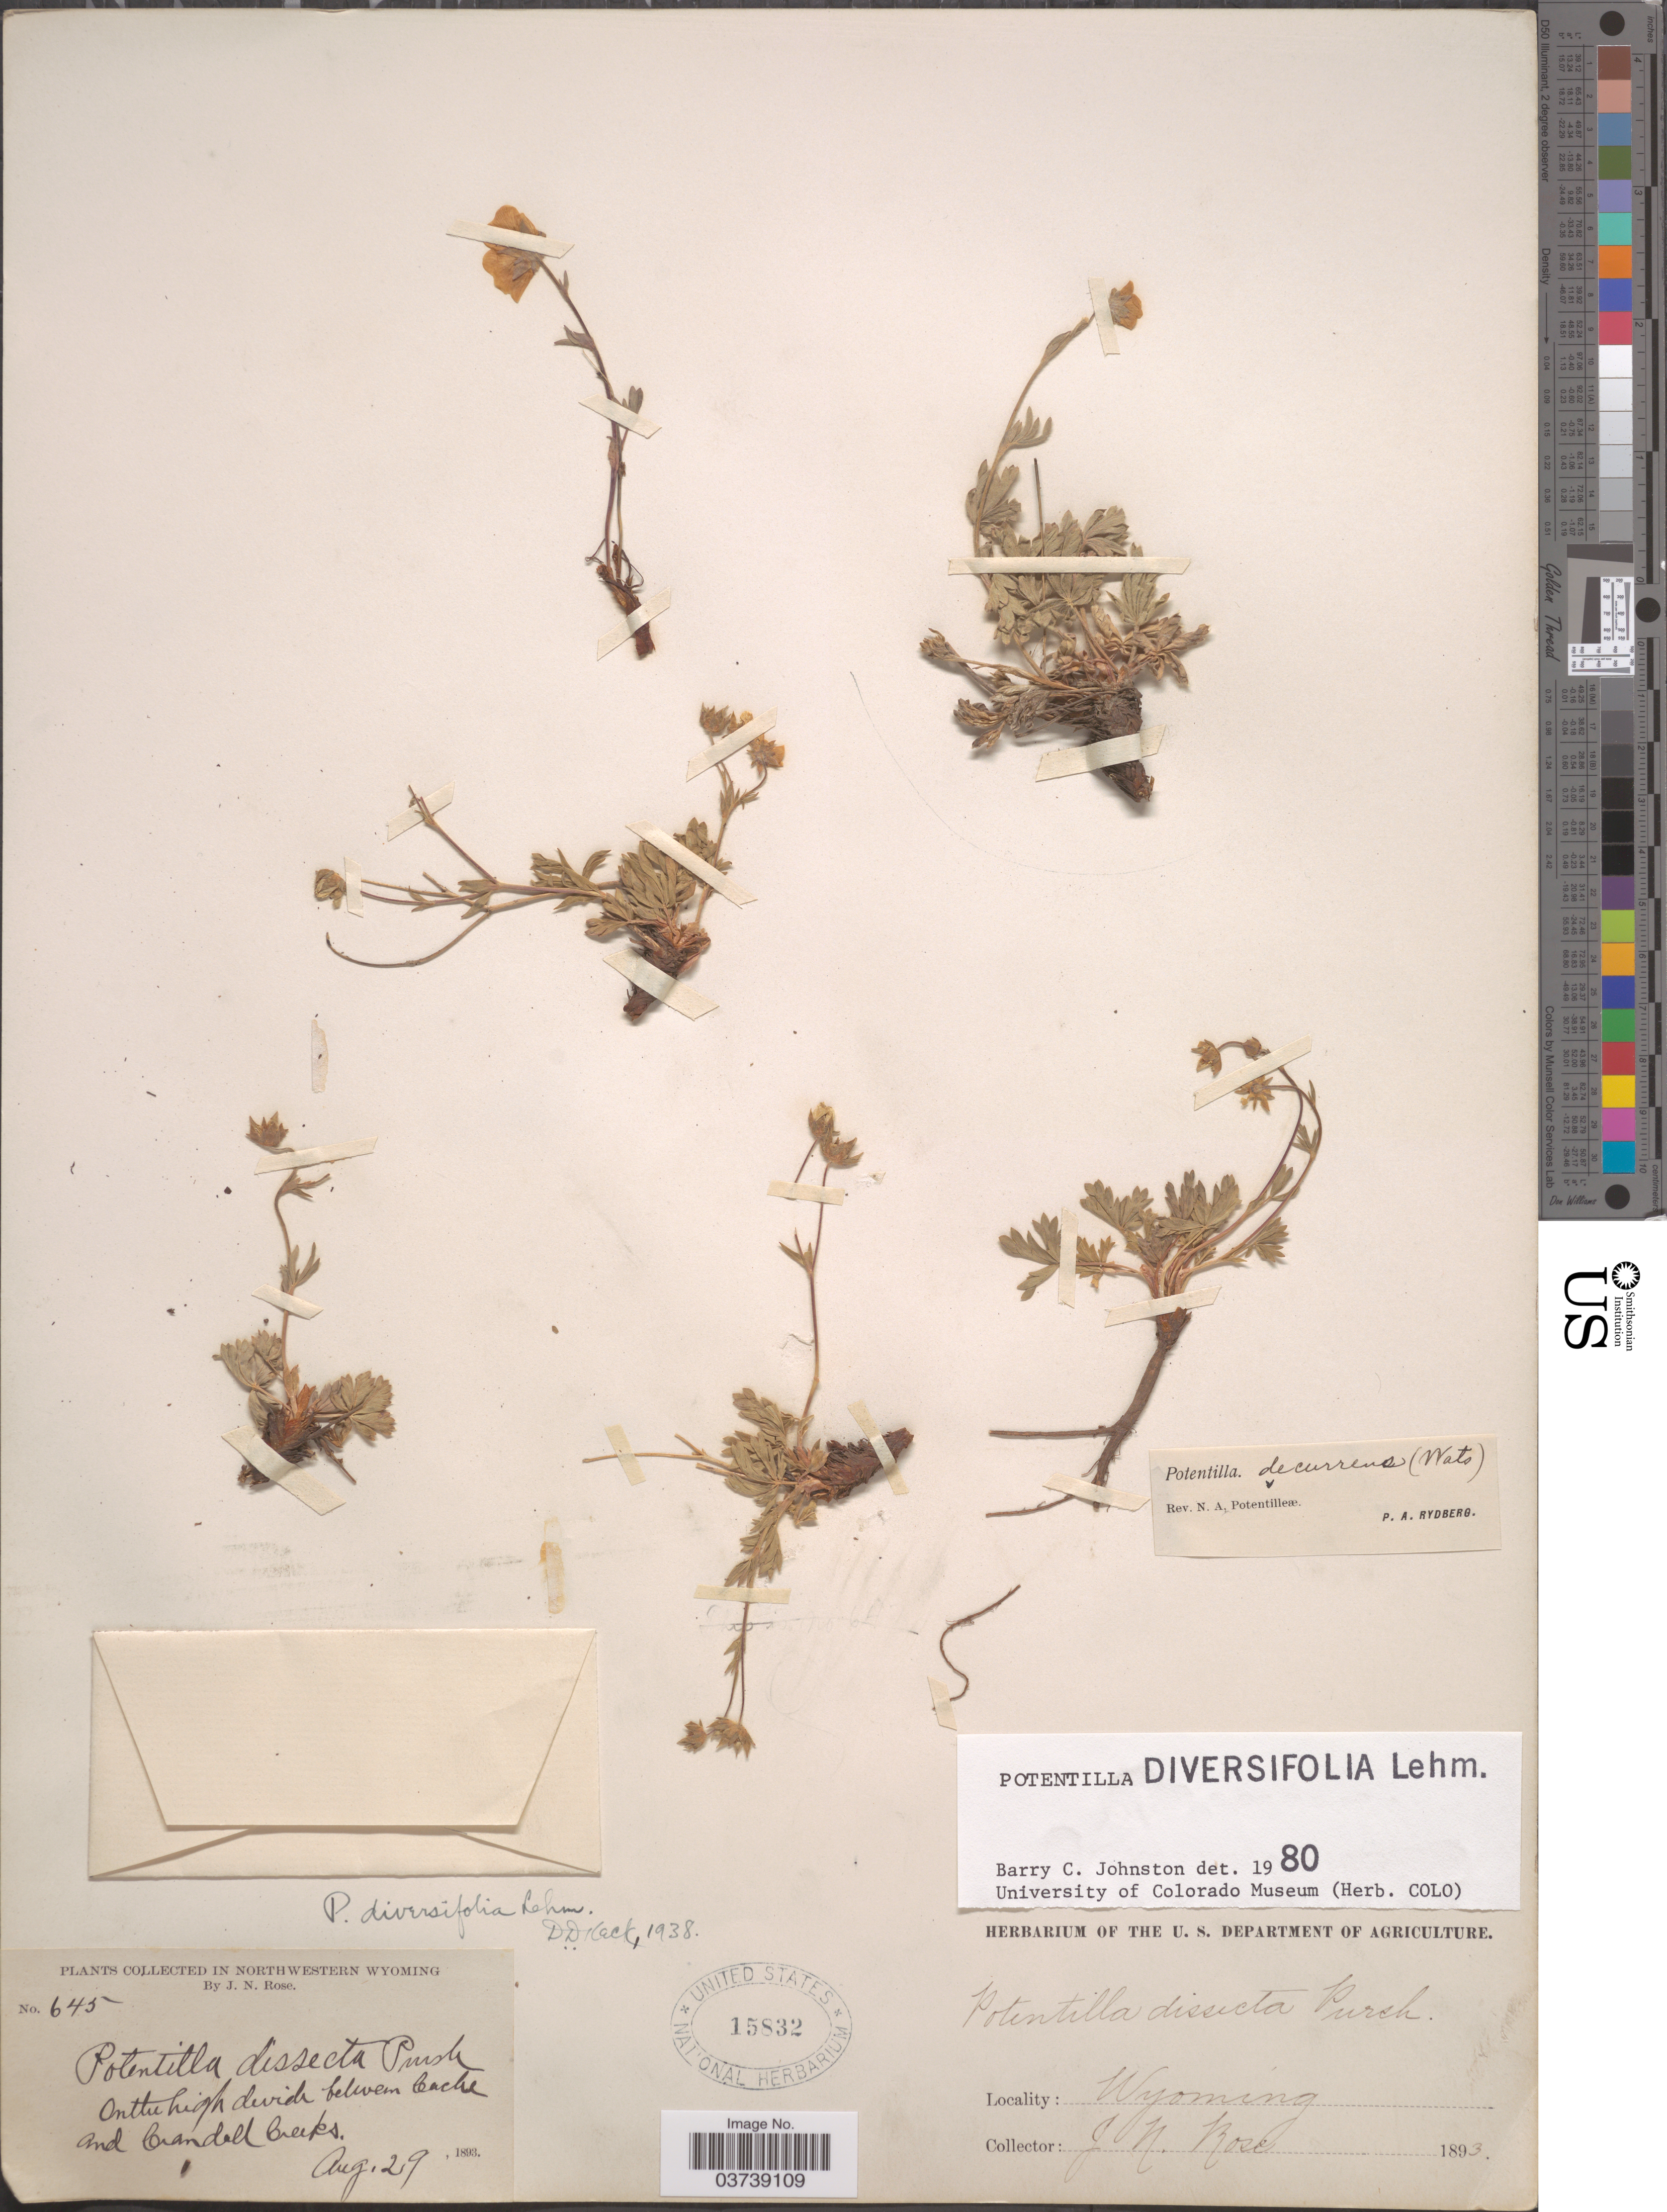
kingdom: Plantae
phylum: Tracheophyta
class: Magnoliopsida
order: Rosales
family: Rosaceae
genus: Potentilla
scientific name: Potentilla diversifolia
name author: Lehm.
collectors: J. N. Rose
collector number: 645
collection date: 1893-08-29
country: United States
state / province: Wyoming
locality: Northwestern Wyoming. On the high divide between Cache and Crandall Creeks.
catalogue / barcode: US 15832